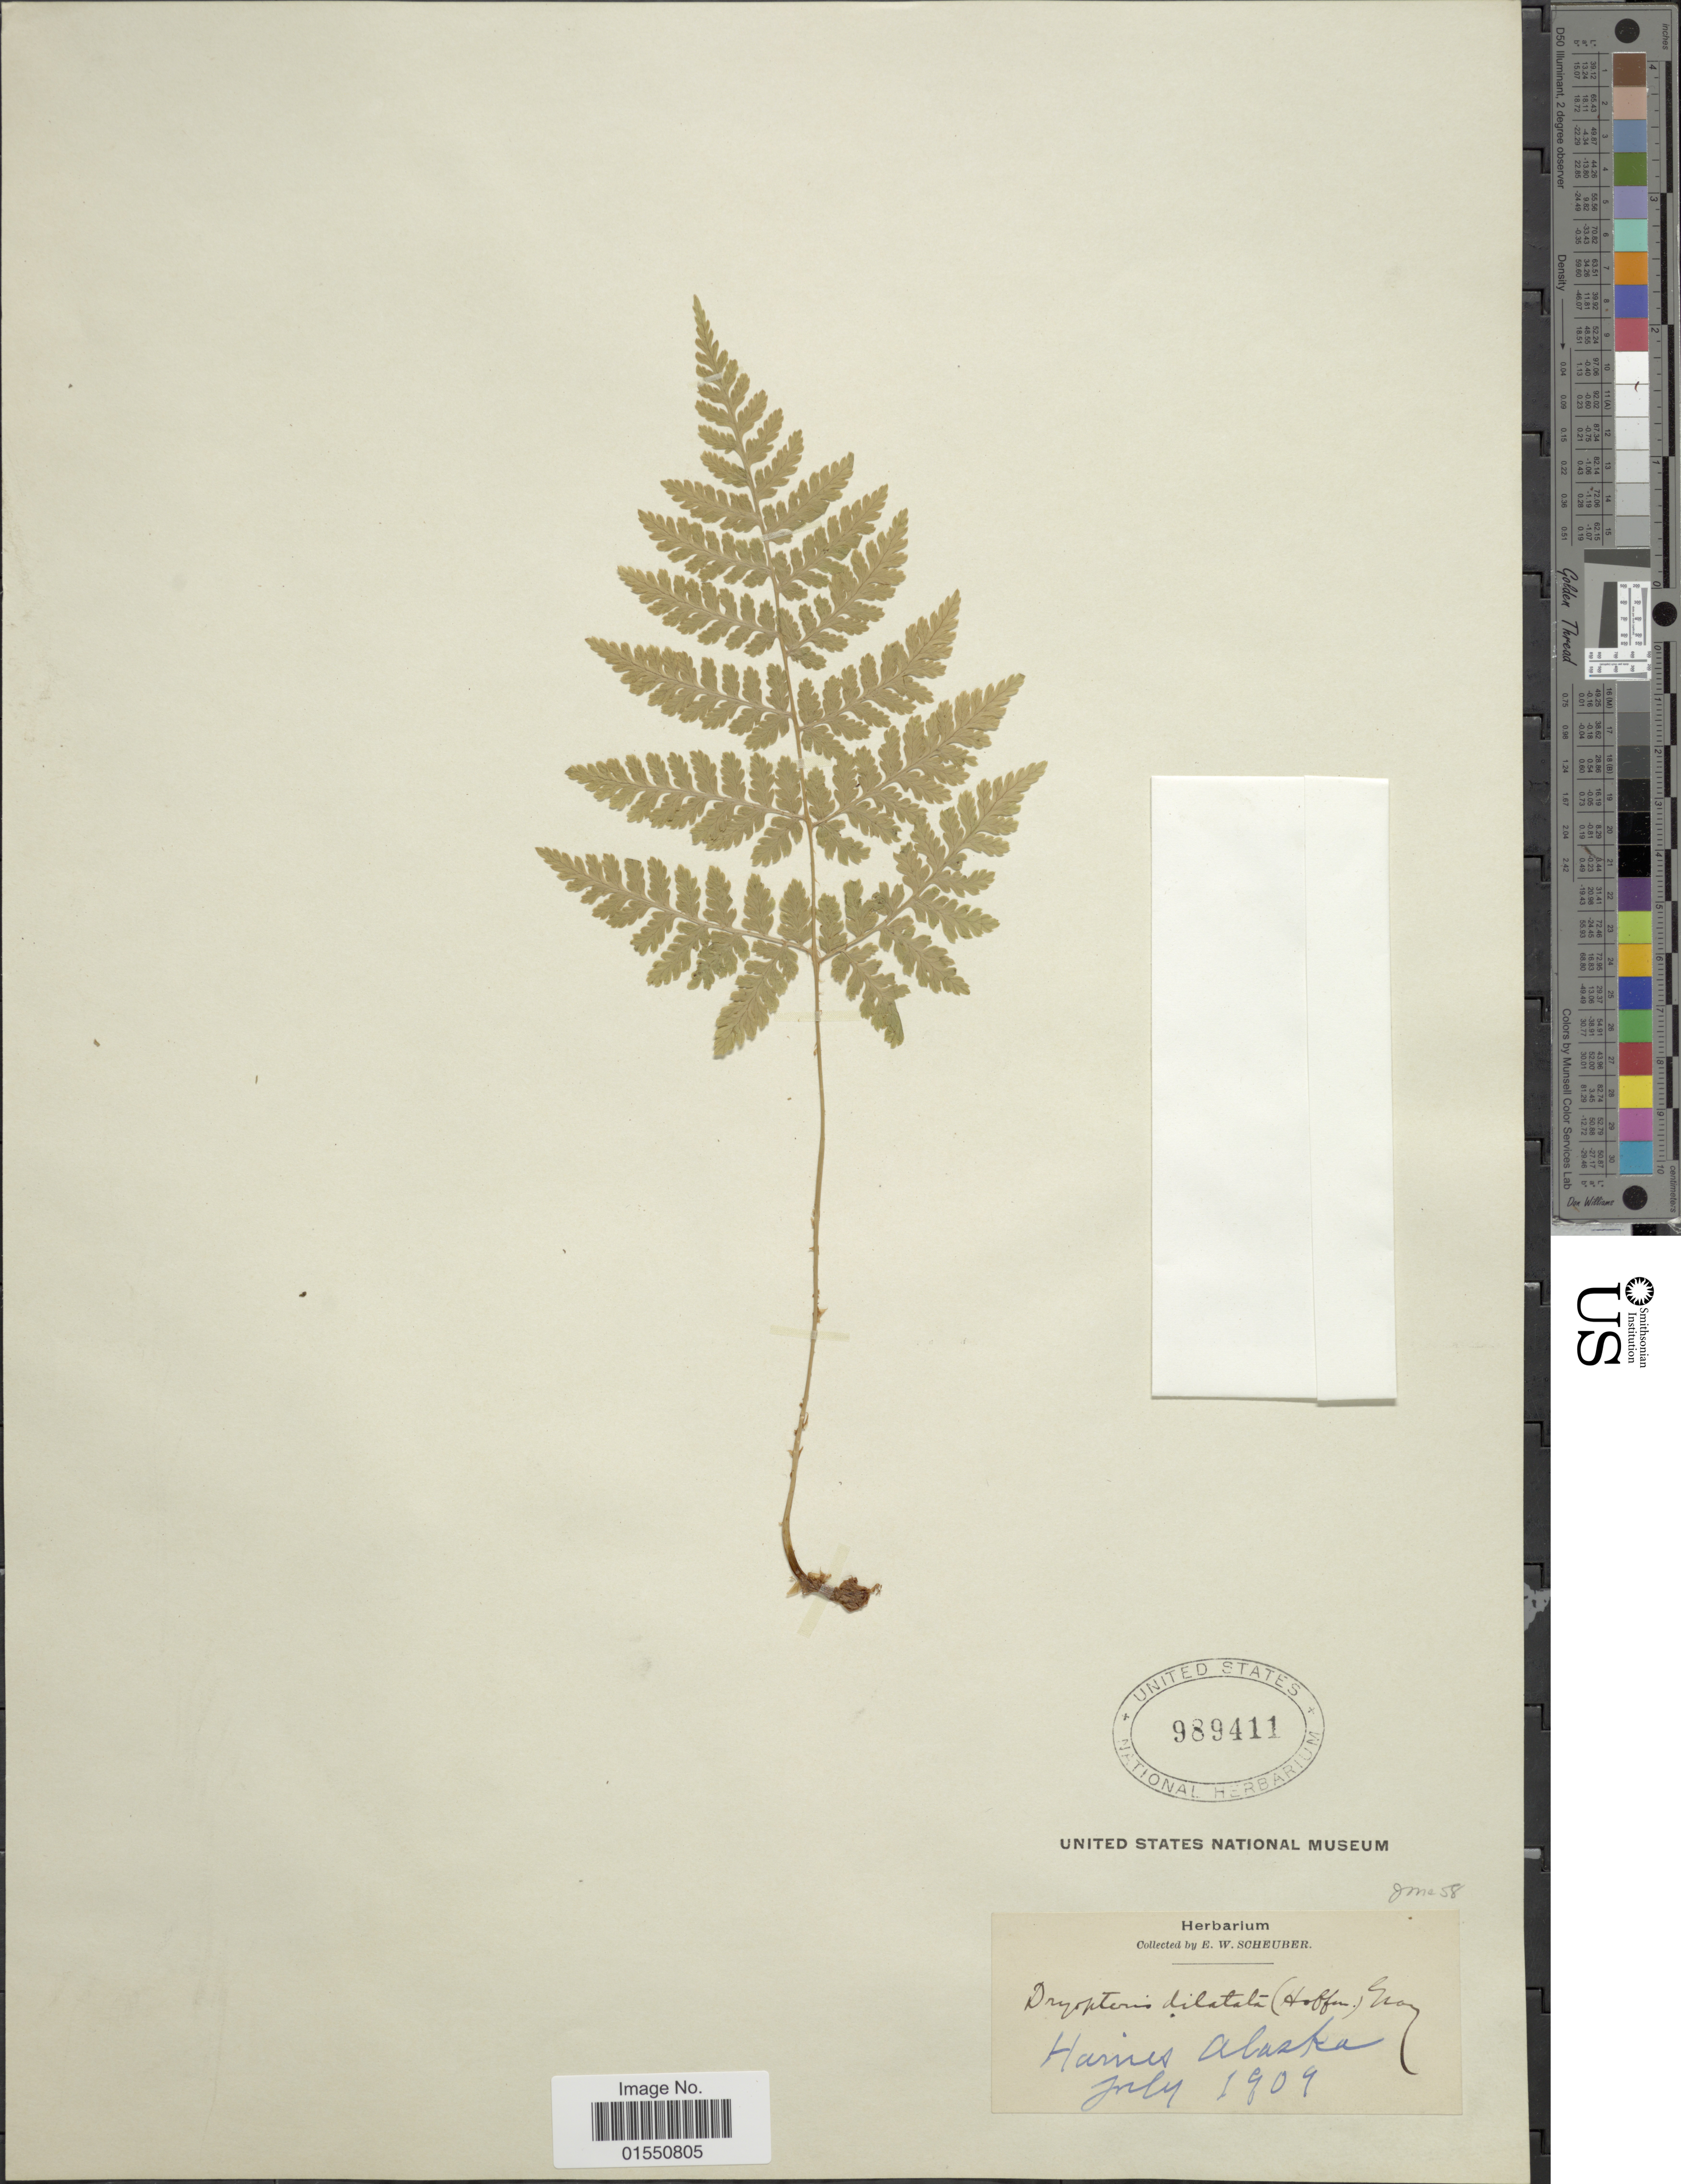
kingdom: Plantae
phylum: Tracheophyta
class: Polypodiopsida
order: Polypodiales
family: Dryopteridaceae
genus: Dryopteris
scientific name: Dryopteris expansa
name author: (C. Presl) Fraser-Jenk. & Jermy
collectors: E. Scheuber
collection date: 1909-07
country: United States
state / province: Alaska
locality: Haines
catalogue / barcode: US 989411